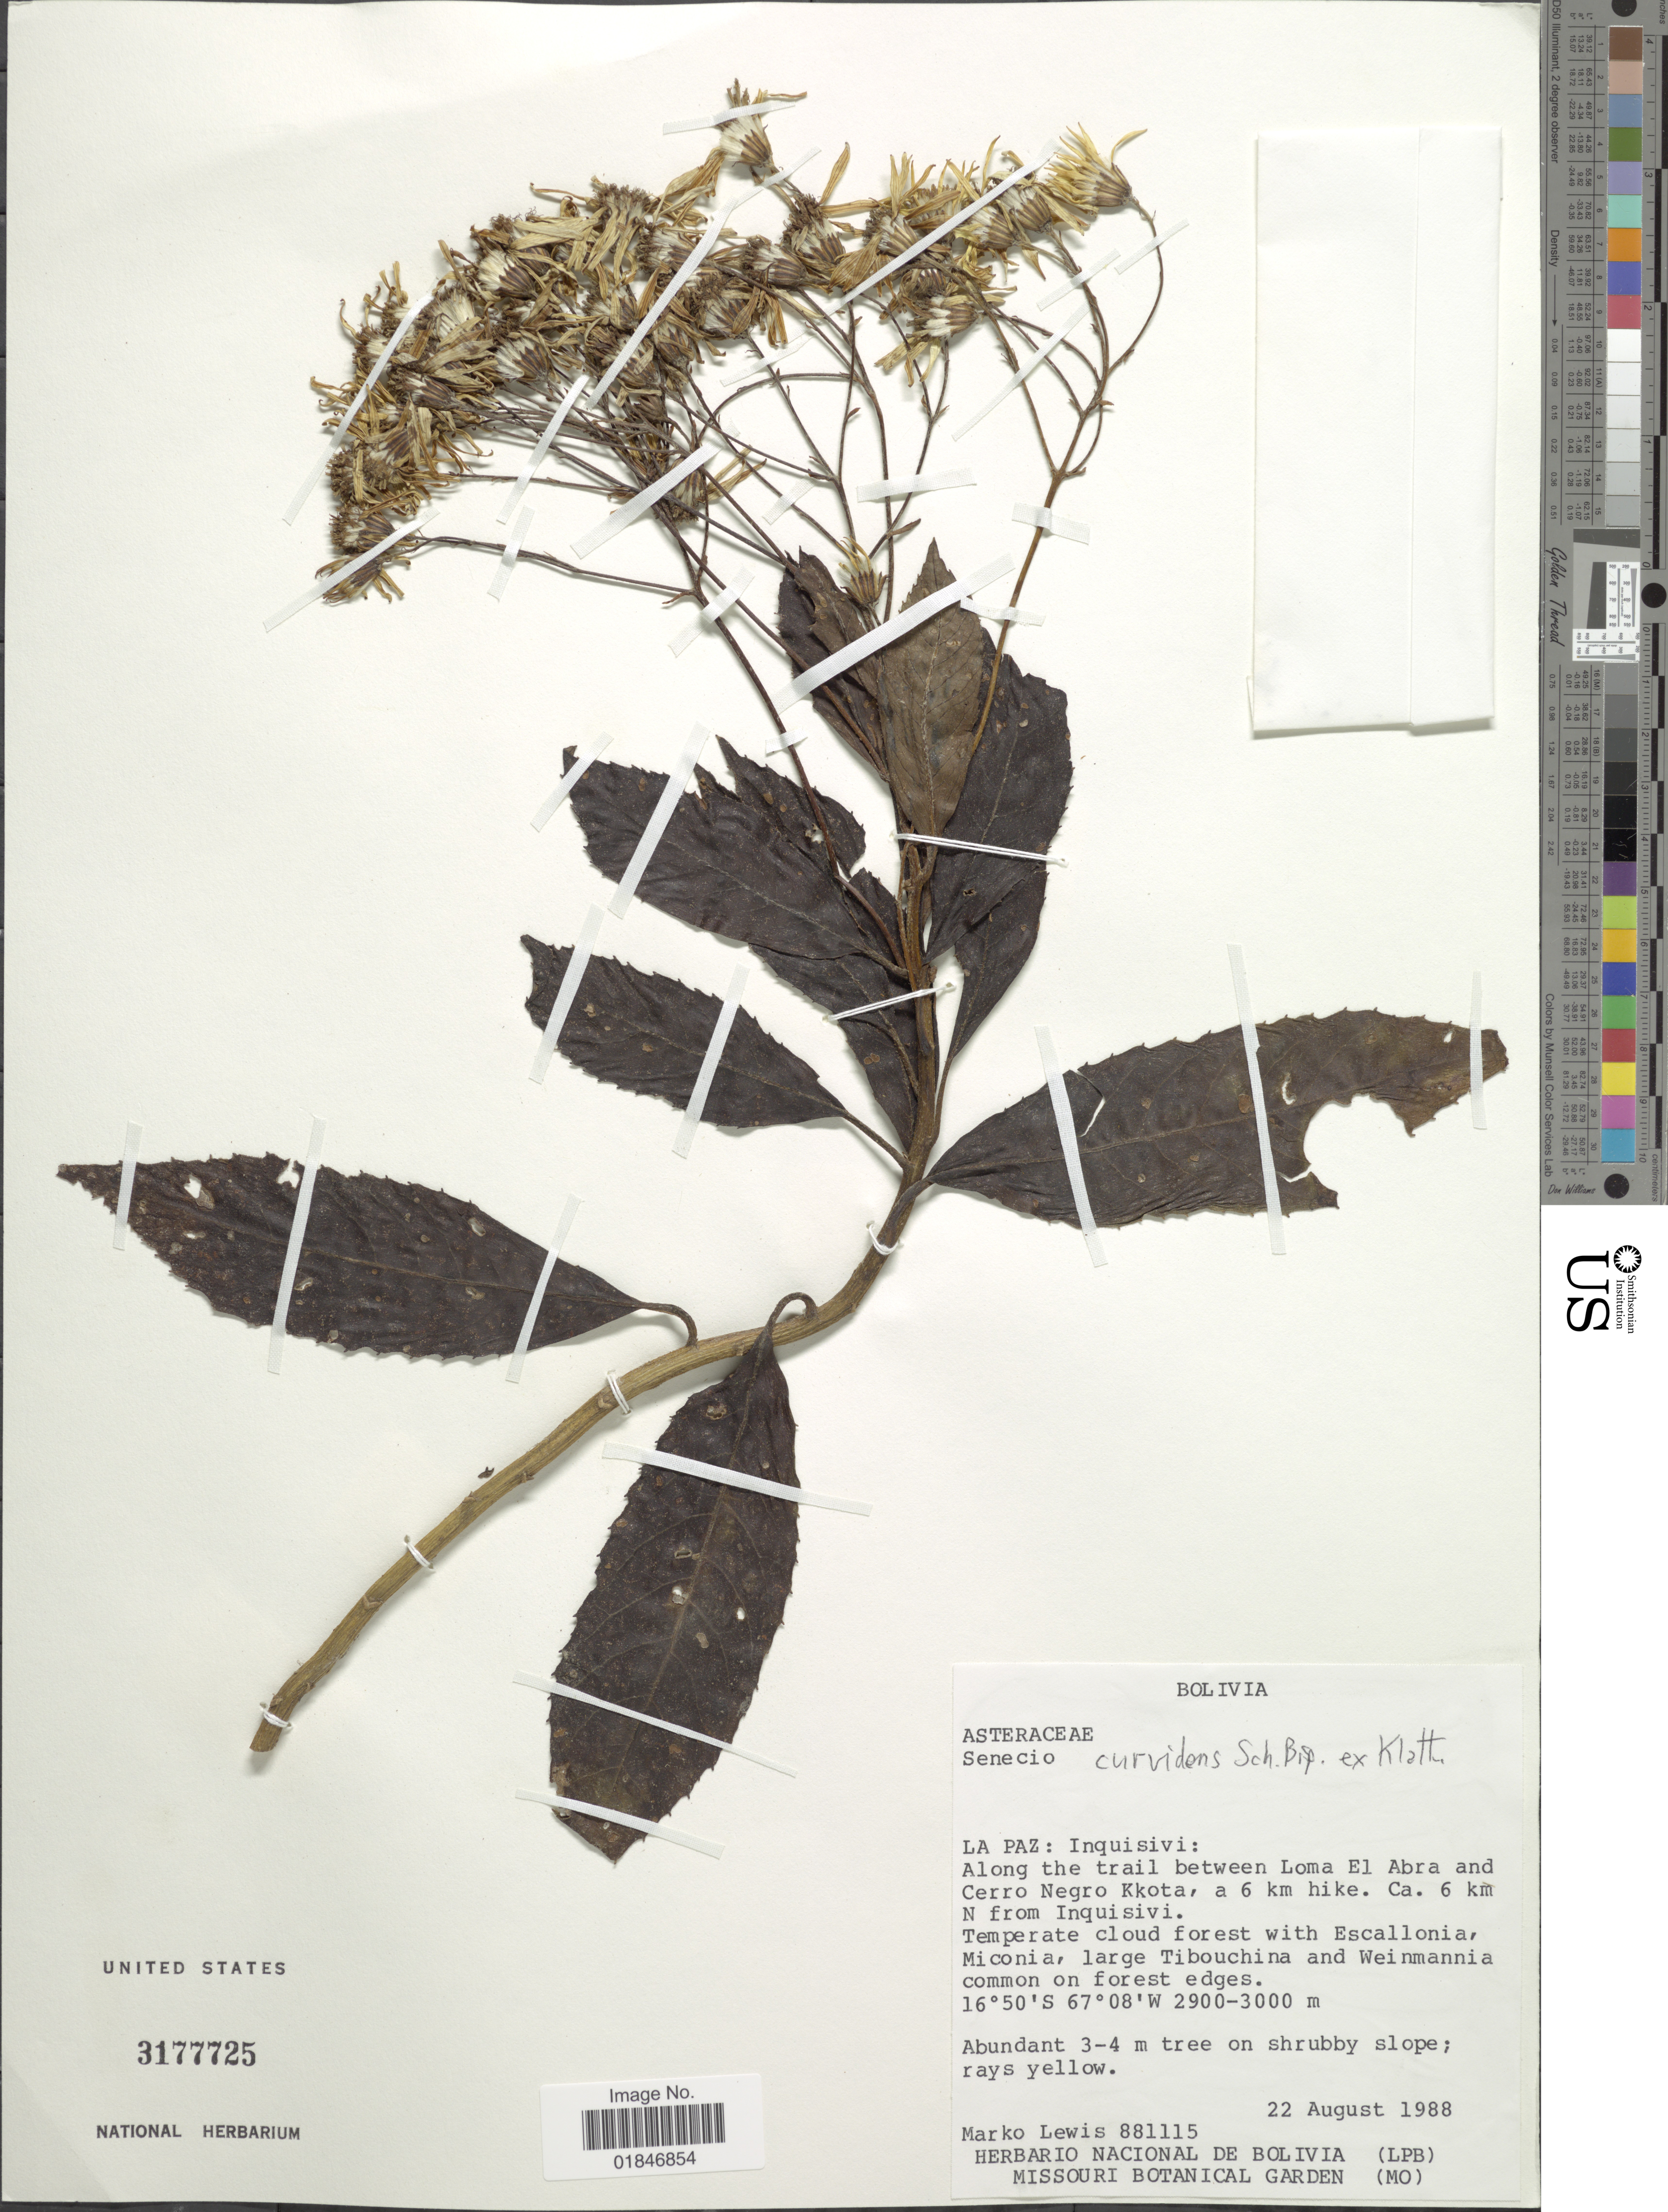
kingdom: Plantae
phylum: Tracheophyta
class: Magnoliopsida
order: Asterales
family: Asteraceae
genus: Dendrophorbium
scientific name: Dendrophorbium curvidens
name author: (Sch. Bip. ex Klatt) C. Jeffrey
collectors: M. E. Lewis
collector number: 881115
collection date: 1988-08-22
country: Bolivia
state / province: La Paz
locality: Inquisivi. Along the trail between Loma E; Abra and Cerro Negro Kkota, a 6 km hike. Ca. 6 km N from Inquisivi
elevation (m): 2900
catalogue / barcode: US 3177725